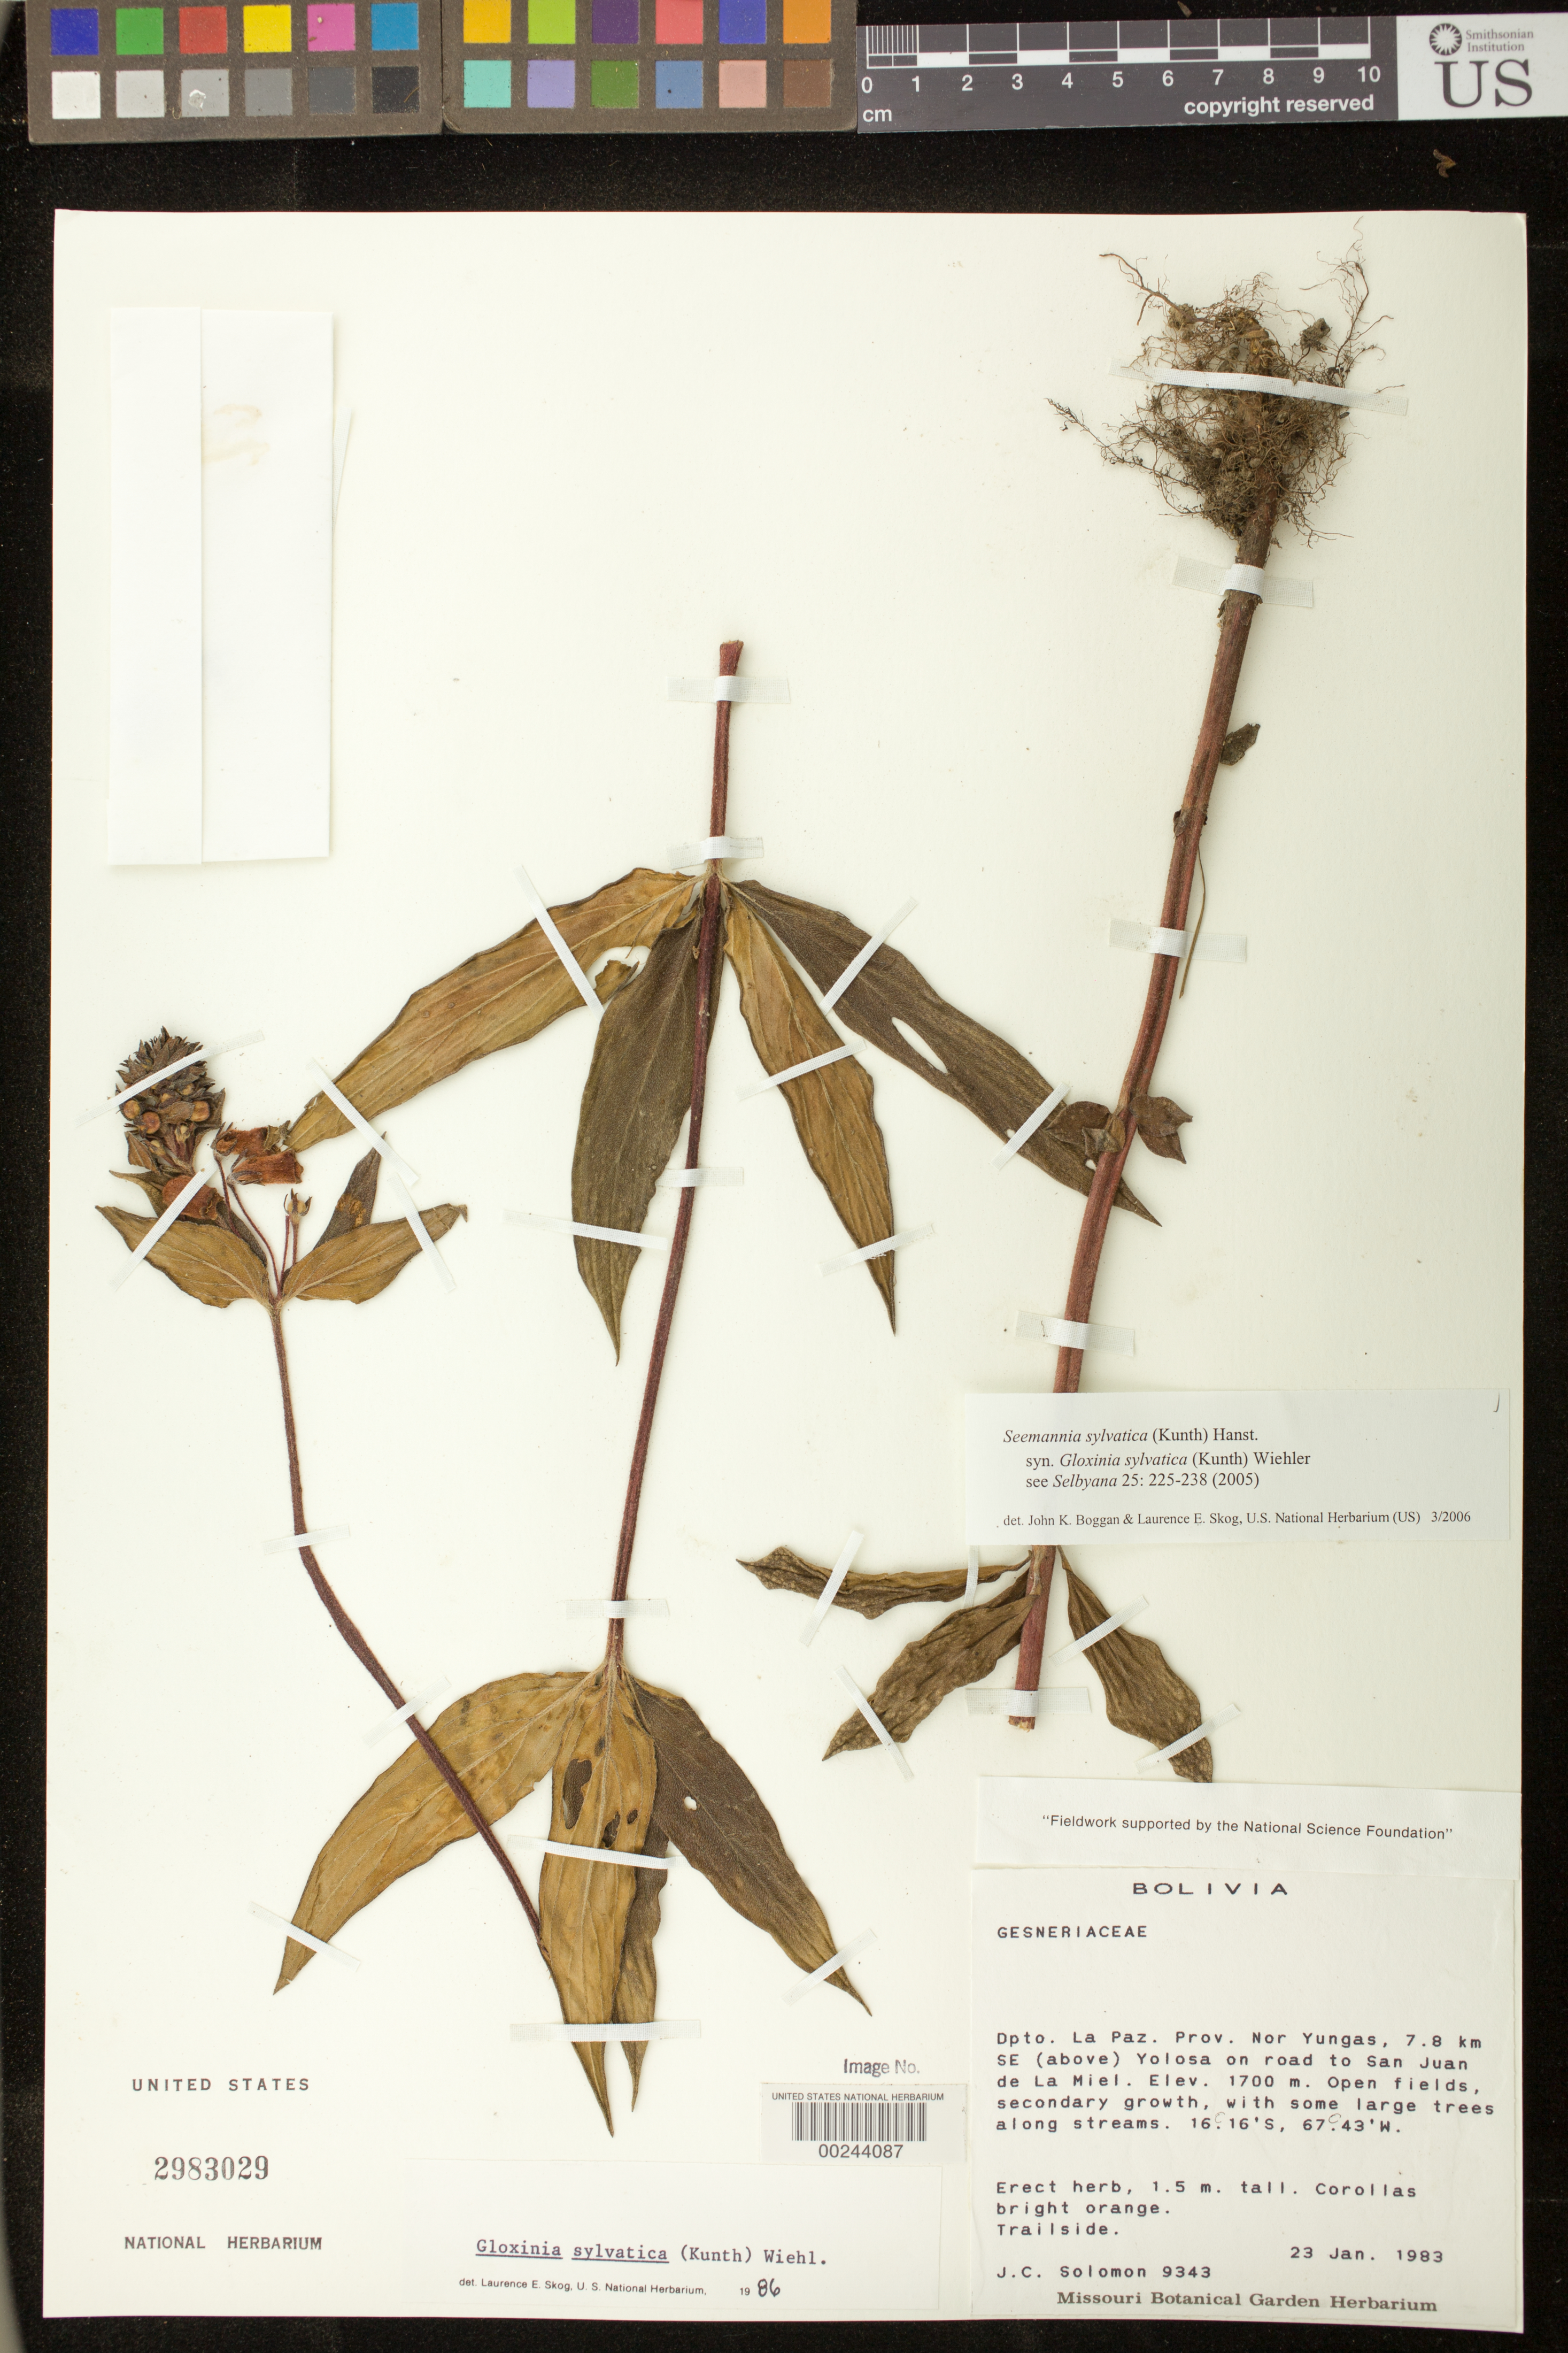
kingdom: Plantae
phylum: Tracheophyta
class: Magnoliopsida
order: Lamiales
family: Gesneriaceae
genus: Seemannia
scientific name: Seemannia sylvatica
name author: (Kunth) Hanst.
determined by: Boggan, J. K.; Skog, L. E.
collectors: J. C. Solomon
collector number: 9343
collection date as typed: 23 Jan 1983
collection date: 1983-01-23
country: Bolivia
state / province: La Paz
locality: Prov. Nor Yungas, 7.8 km SE (above) Yolosa on road to San Juan de la Miel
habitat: Open fields, secondary growth, with some large trees along streams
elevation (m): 1700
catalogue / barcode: US 2983029